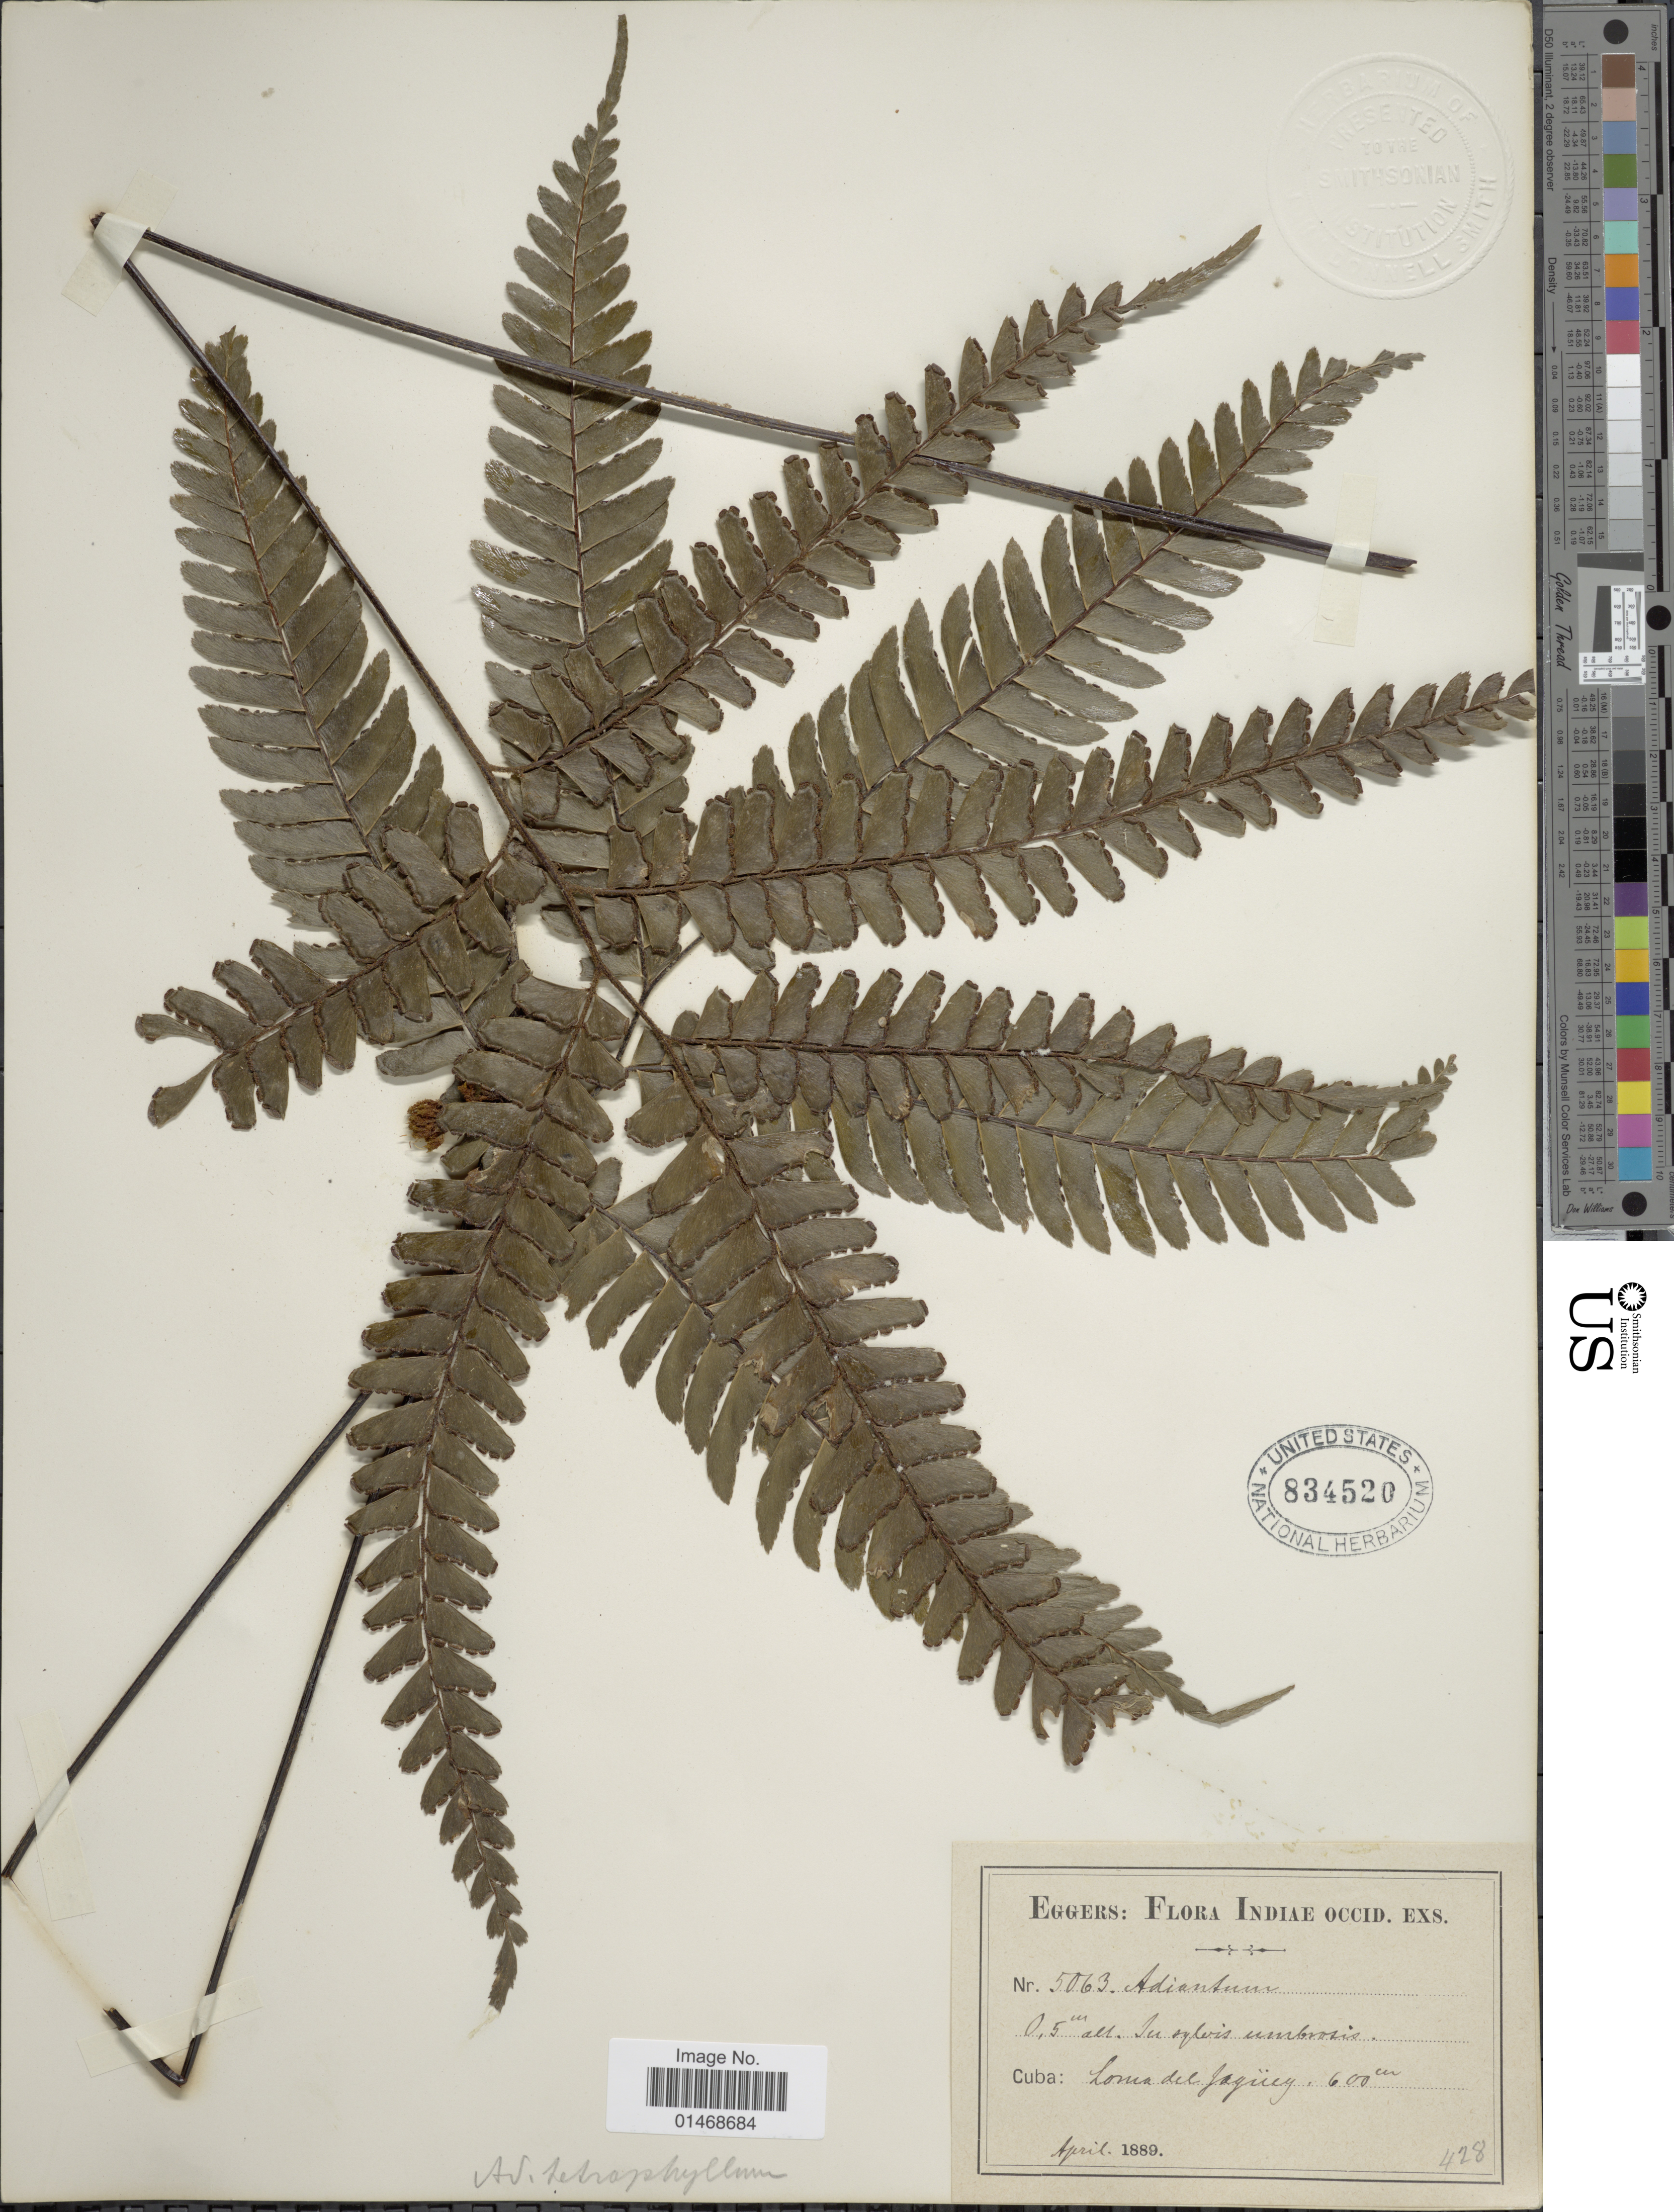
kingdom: Plantae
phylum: Tracheophyta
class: Polypodiopsida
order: Polypodiales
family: Pteridaceae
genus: Adiantum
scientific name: Adiantum cubense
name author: Hook.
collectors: -. Eggers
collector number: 5063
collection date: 1889-04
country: Cuba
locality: Loma de Jagüey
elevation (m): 600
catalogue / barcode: US 834520